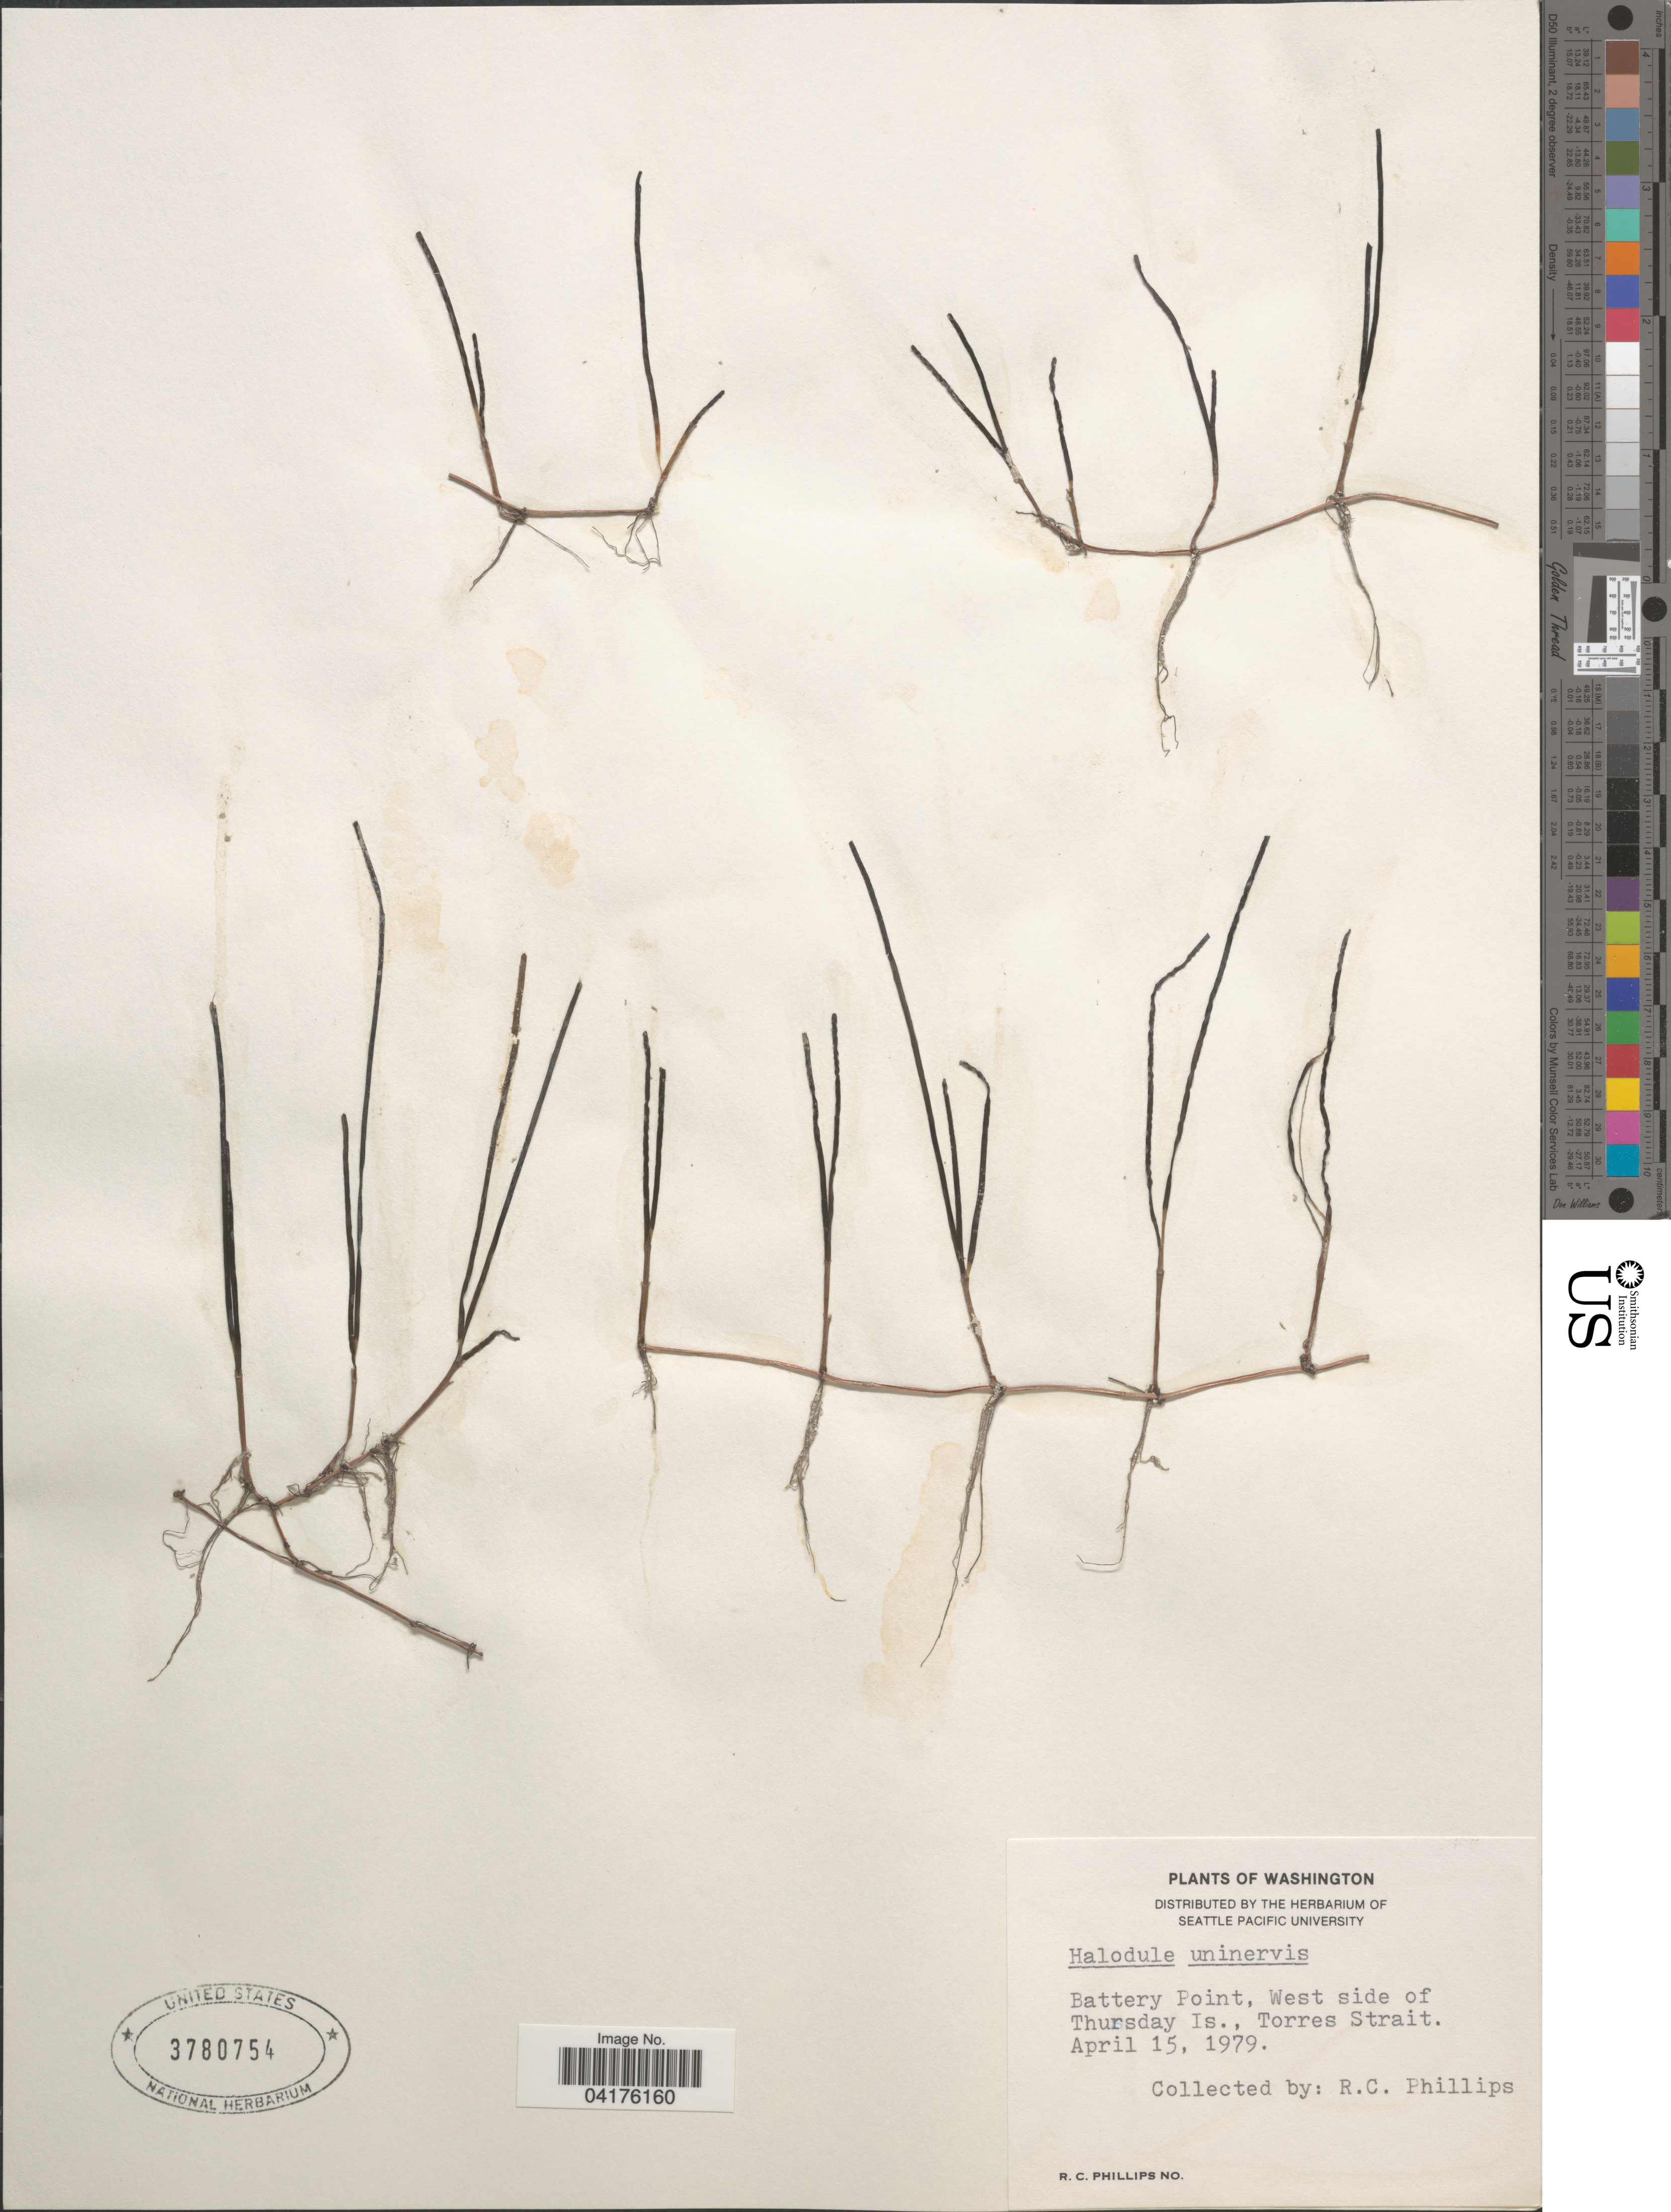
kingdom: Plantae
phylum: Tracheophyta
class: Liliopsida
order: Alismatales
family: Cymodoceaceae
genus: Halodule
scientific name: Halodule uninervis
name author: (Forssk.) Asch.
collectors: R. C. Phillips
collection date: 1979-04-15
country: Australia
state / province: Queensland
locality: Battery Point, West side of Thursday Is., Torres Strait.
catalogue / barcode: US 3780754